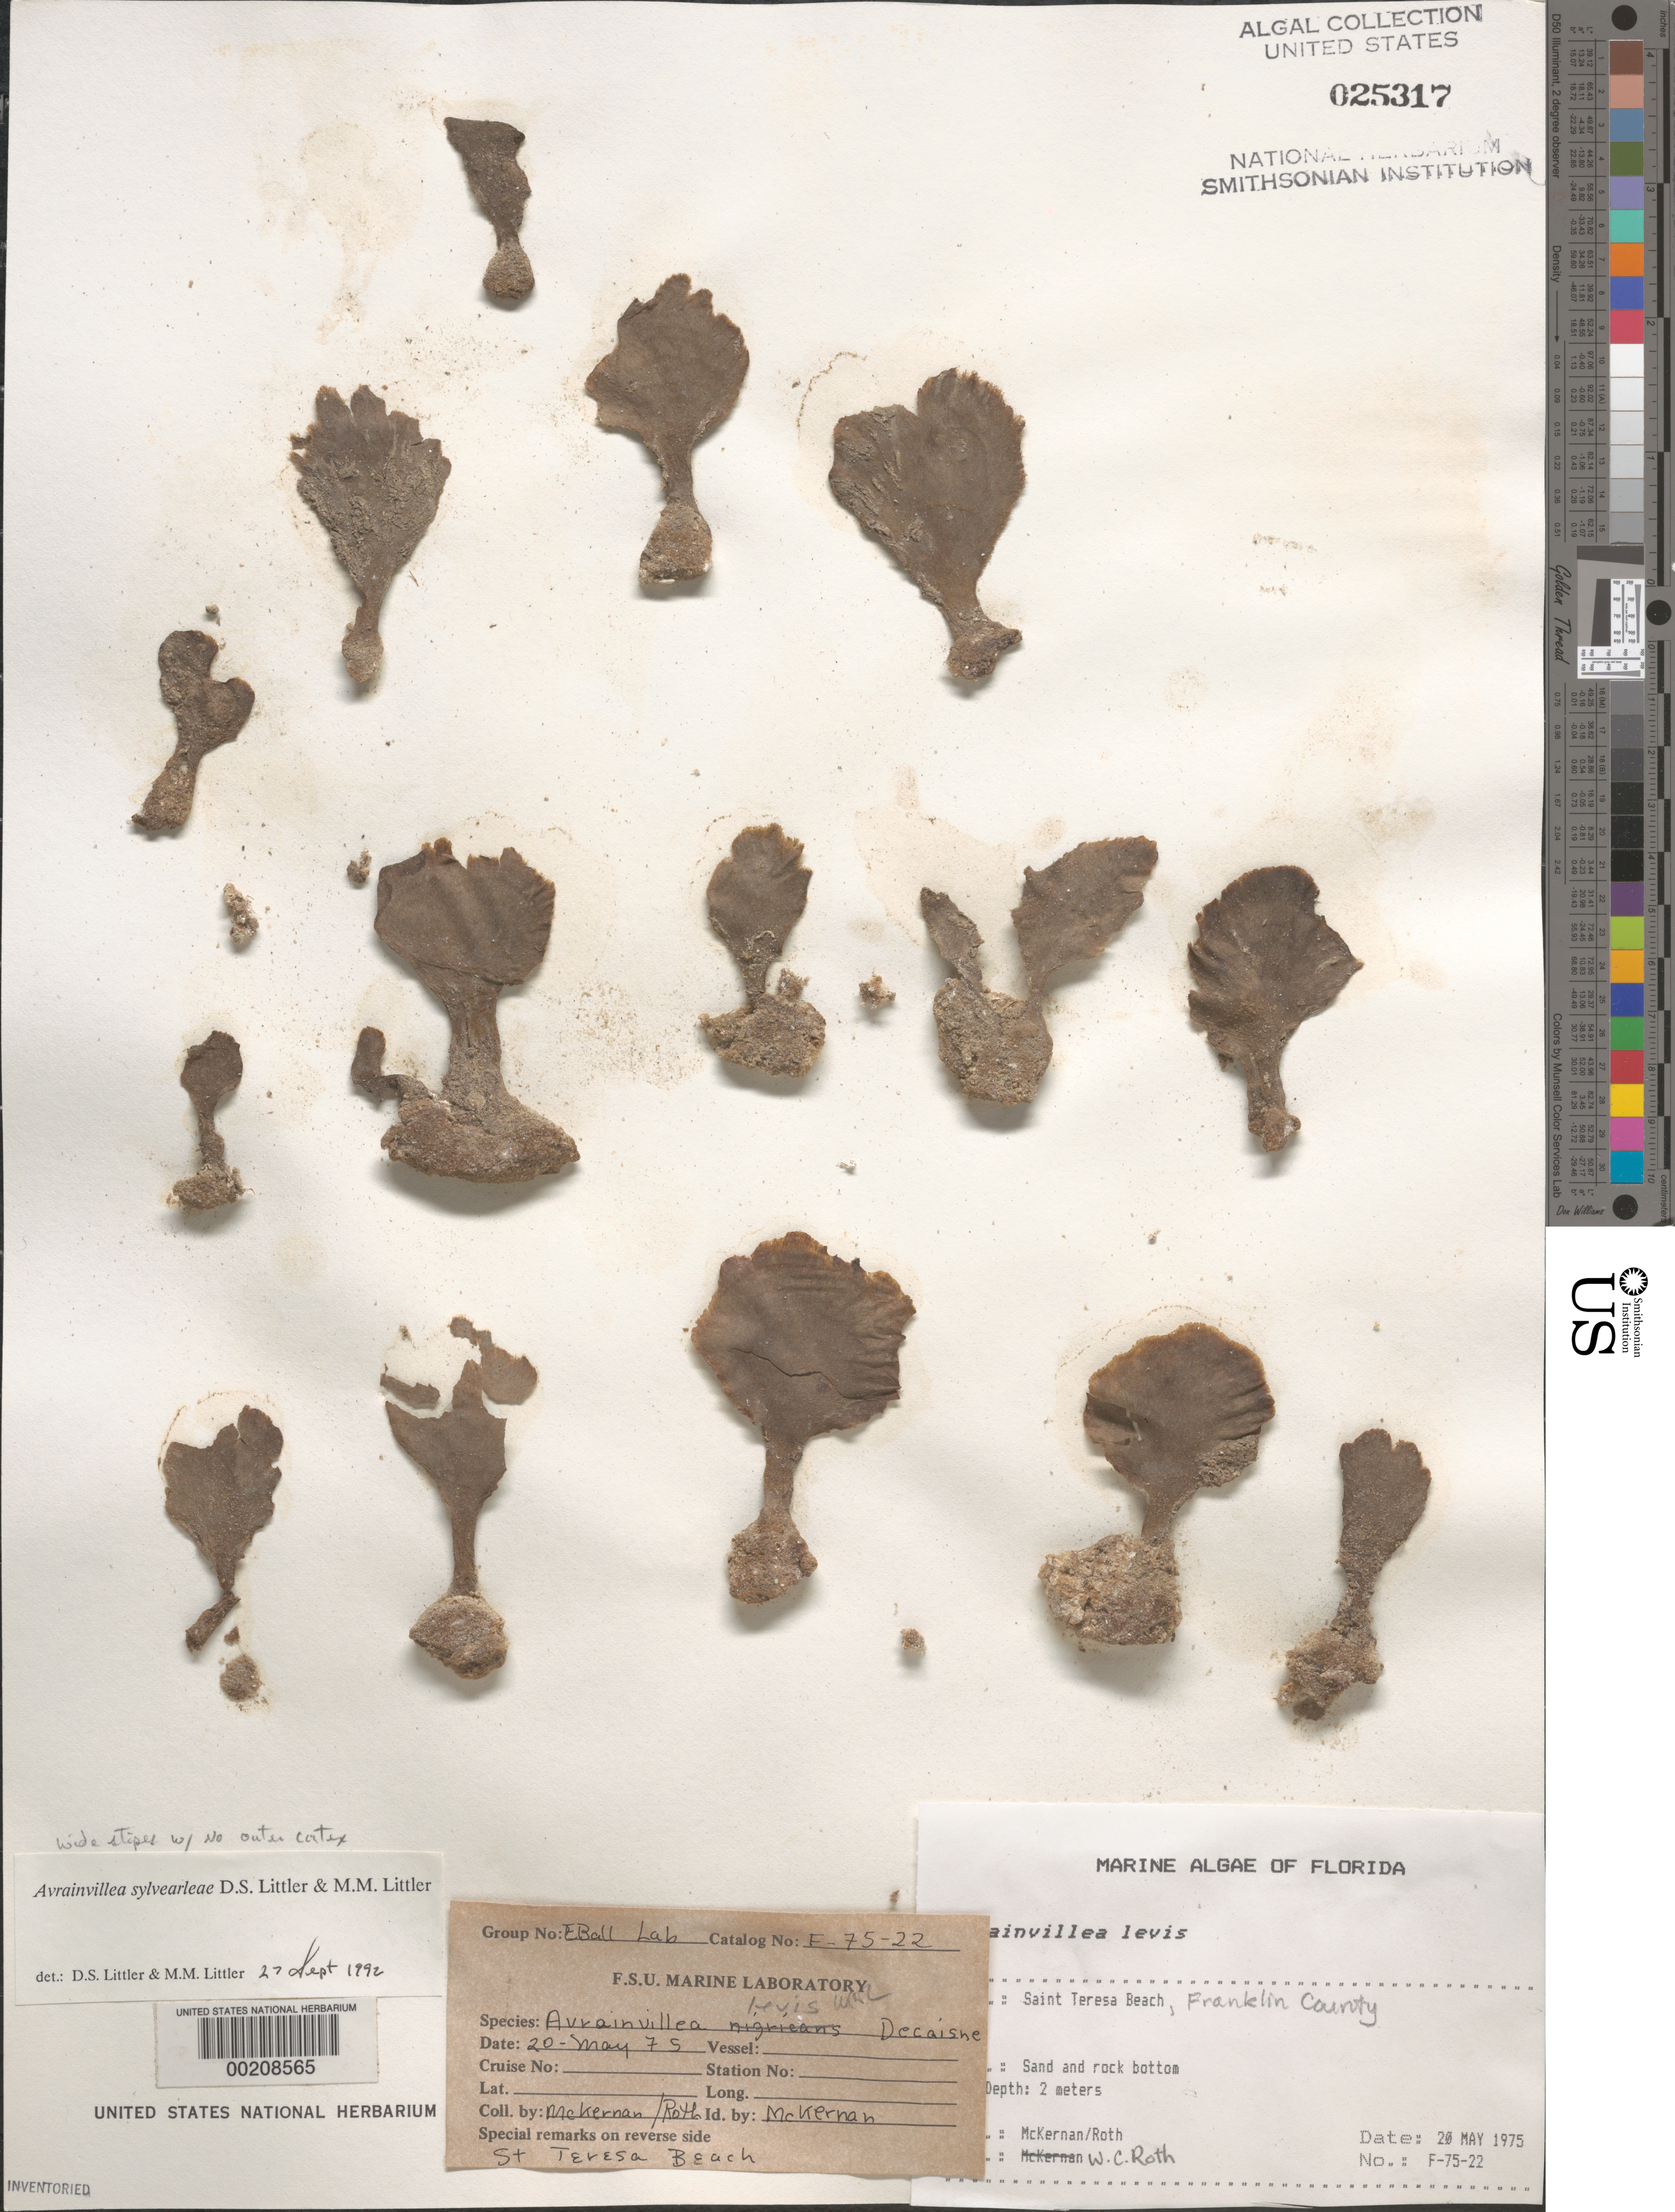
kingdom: Plantae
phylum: Chlorophyta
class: Ulvophyceae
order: Bryopsidales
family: Dichotomosiphonaceae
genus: Avrainvillea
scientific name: Avrainvillea sylvearleae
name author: D.S. Littler & Littler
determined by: Littler, D. S.; Littler, M. M.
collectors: -. McKernan & W. C. Roth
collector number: F-75-22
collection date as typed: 20 May 1975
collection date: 1975-05-20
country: United States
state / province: Florida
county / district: Franklin County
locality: Saint Teresa Beach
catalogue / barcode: US 25317